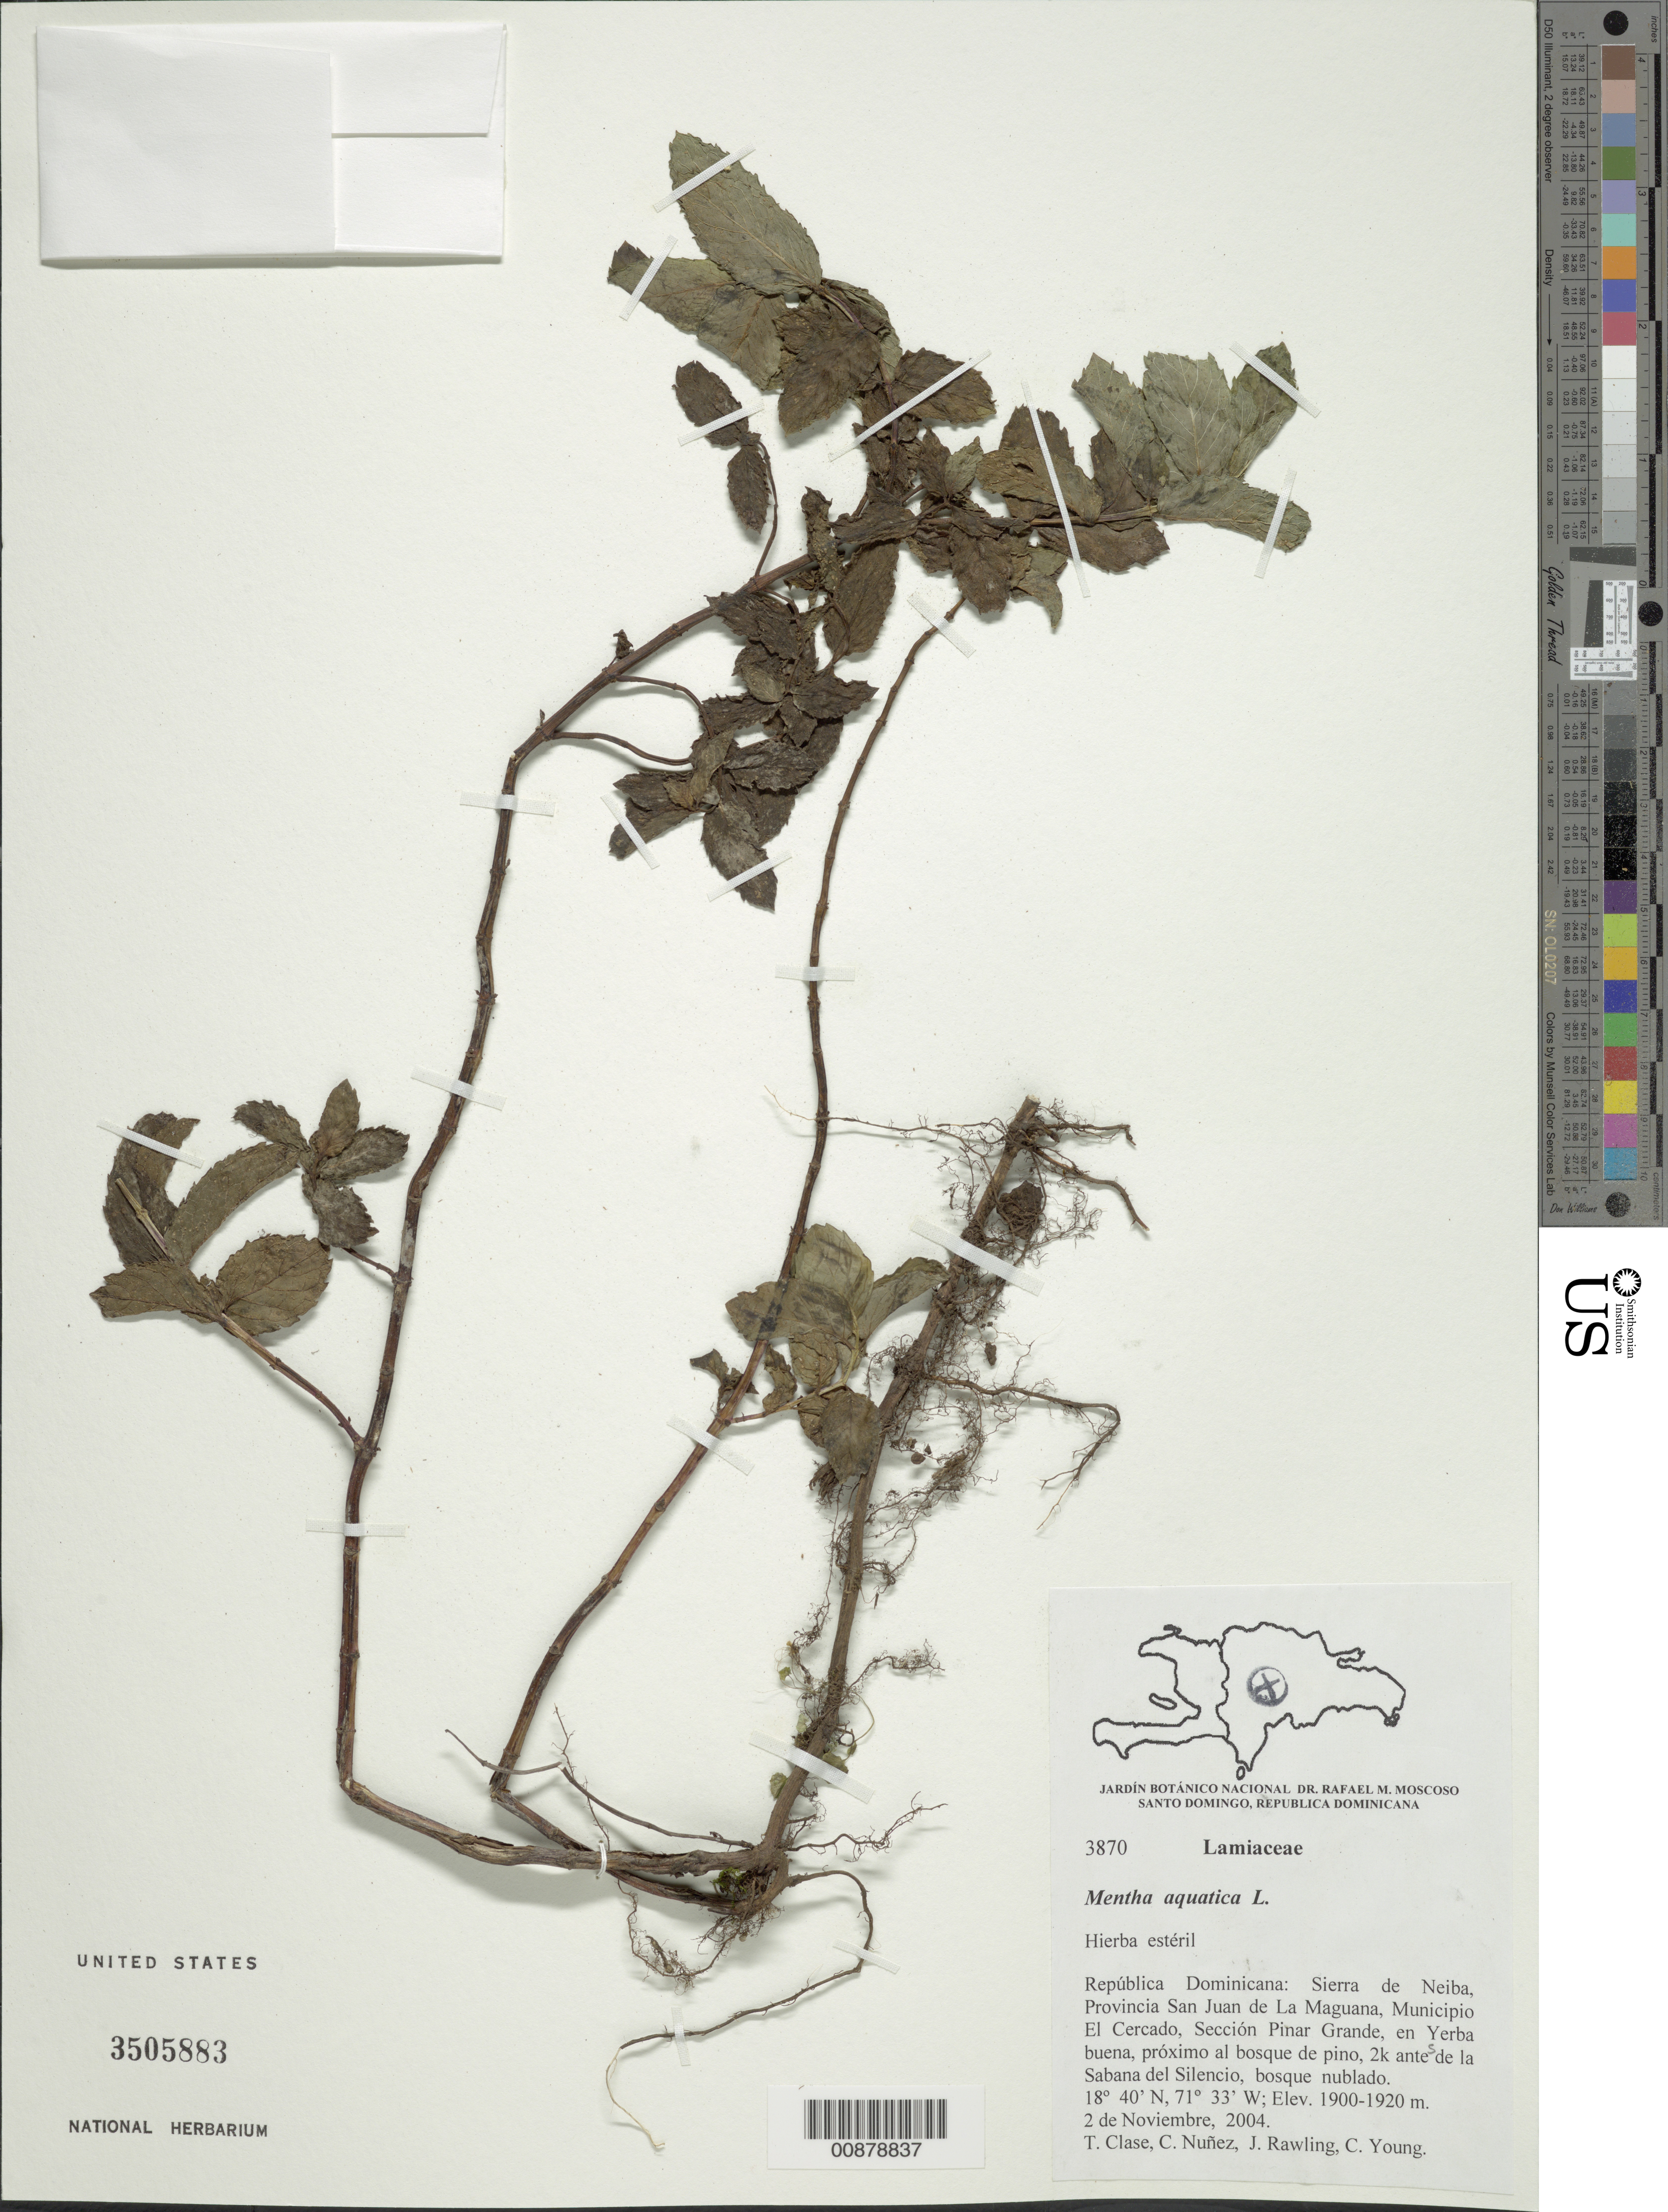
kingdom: Plantae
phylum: Tracheophyta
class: Magnoliopsida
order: Lamiales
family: Lamiaceae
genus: Mentha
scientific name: Mentha aquatica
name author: L.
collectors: T. Clase, C. Nunez, J. Rawling & C. Young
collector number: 3870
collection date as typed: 02 Nov 2004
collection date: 2004-11-02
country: Dominican Republic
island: Hispaniola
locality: Sierra de Neiba, Prov. San Juan de La Maguana, Mun. El Cercado, Sección Pinar Grande, en Yerba buena, próximo al bosque de pino, 2k, ante de la Sabana del Silencio.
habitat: Bosque nublado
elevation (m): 1900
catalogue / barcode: US 3505883